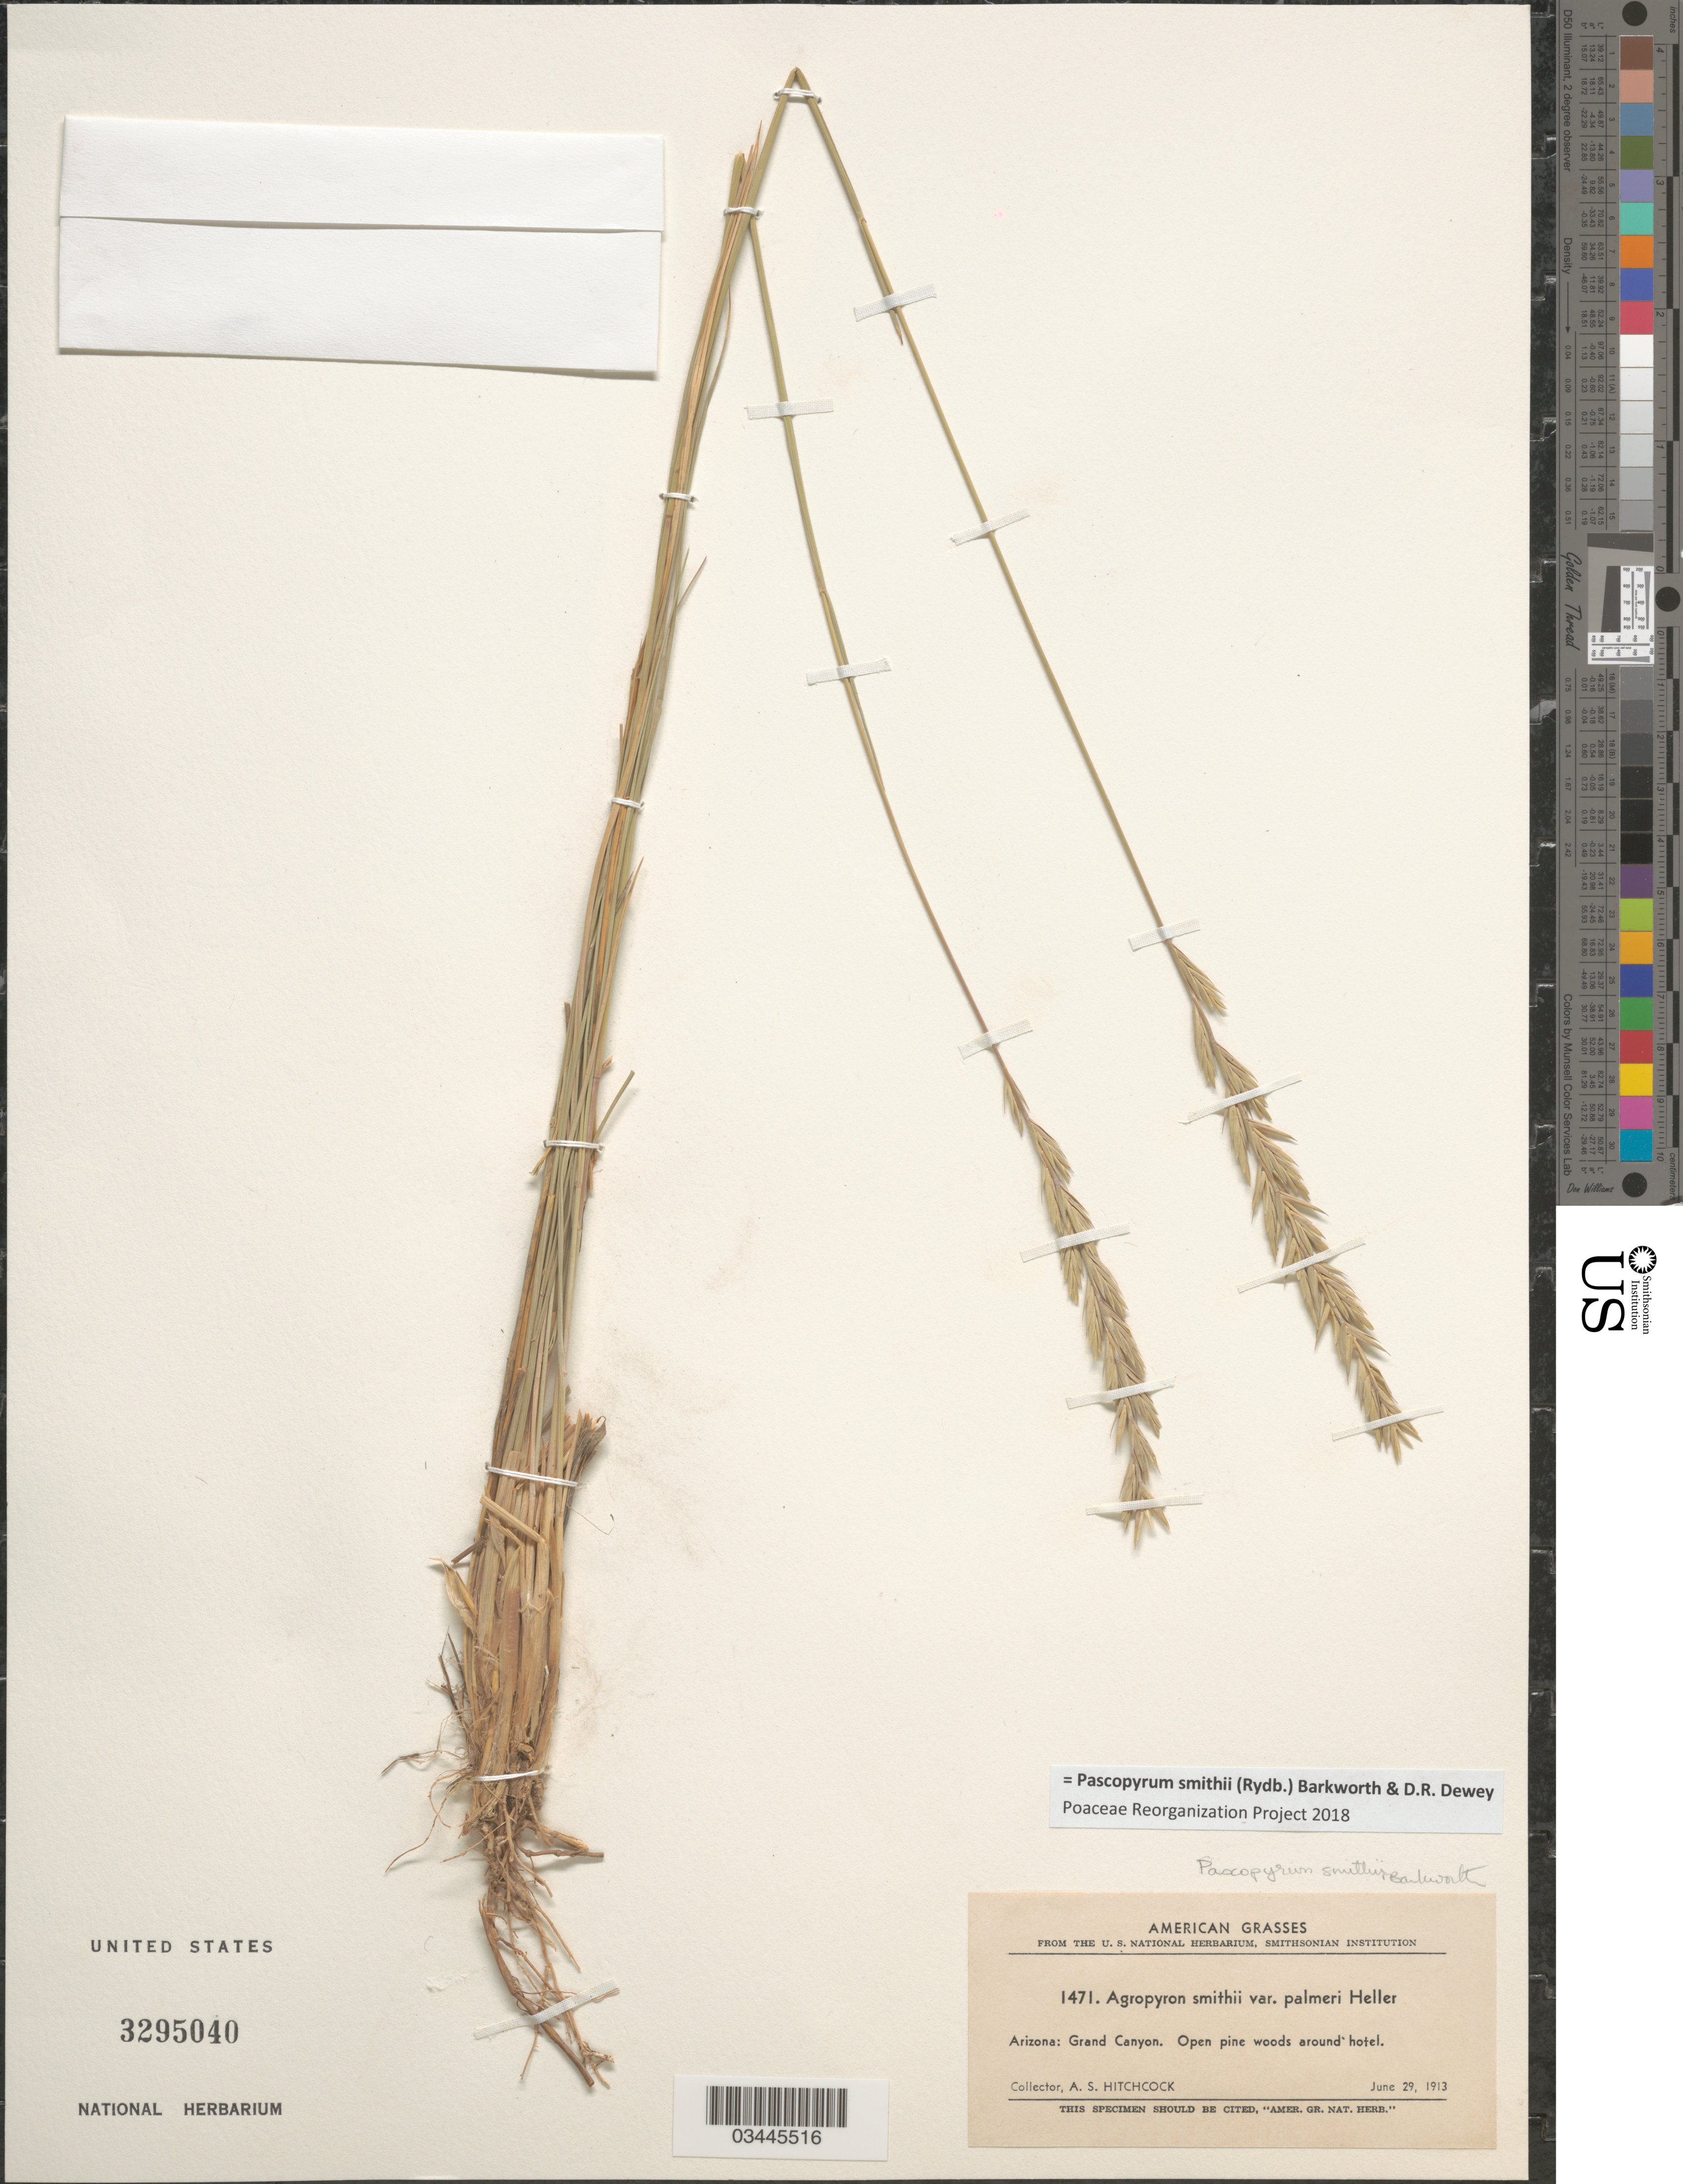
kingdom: Plantae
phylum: Tracheophyta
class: Liliopsida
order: Poales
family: Poaceae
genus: Pascopyrum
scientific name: Pascopyrum smithii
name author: (Rydb.) Barkworth & Dewey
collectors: A. S. Hitchcock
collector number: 1471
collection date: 1913-06-29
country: United States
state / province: Arizona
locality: Grand Canyon. Open pine woods around hotel.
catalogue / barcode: US 3295040